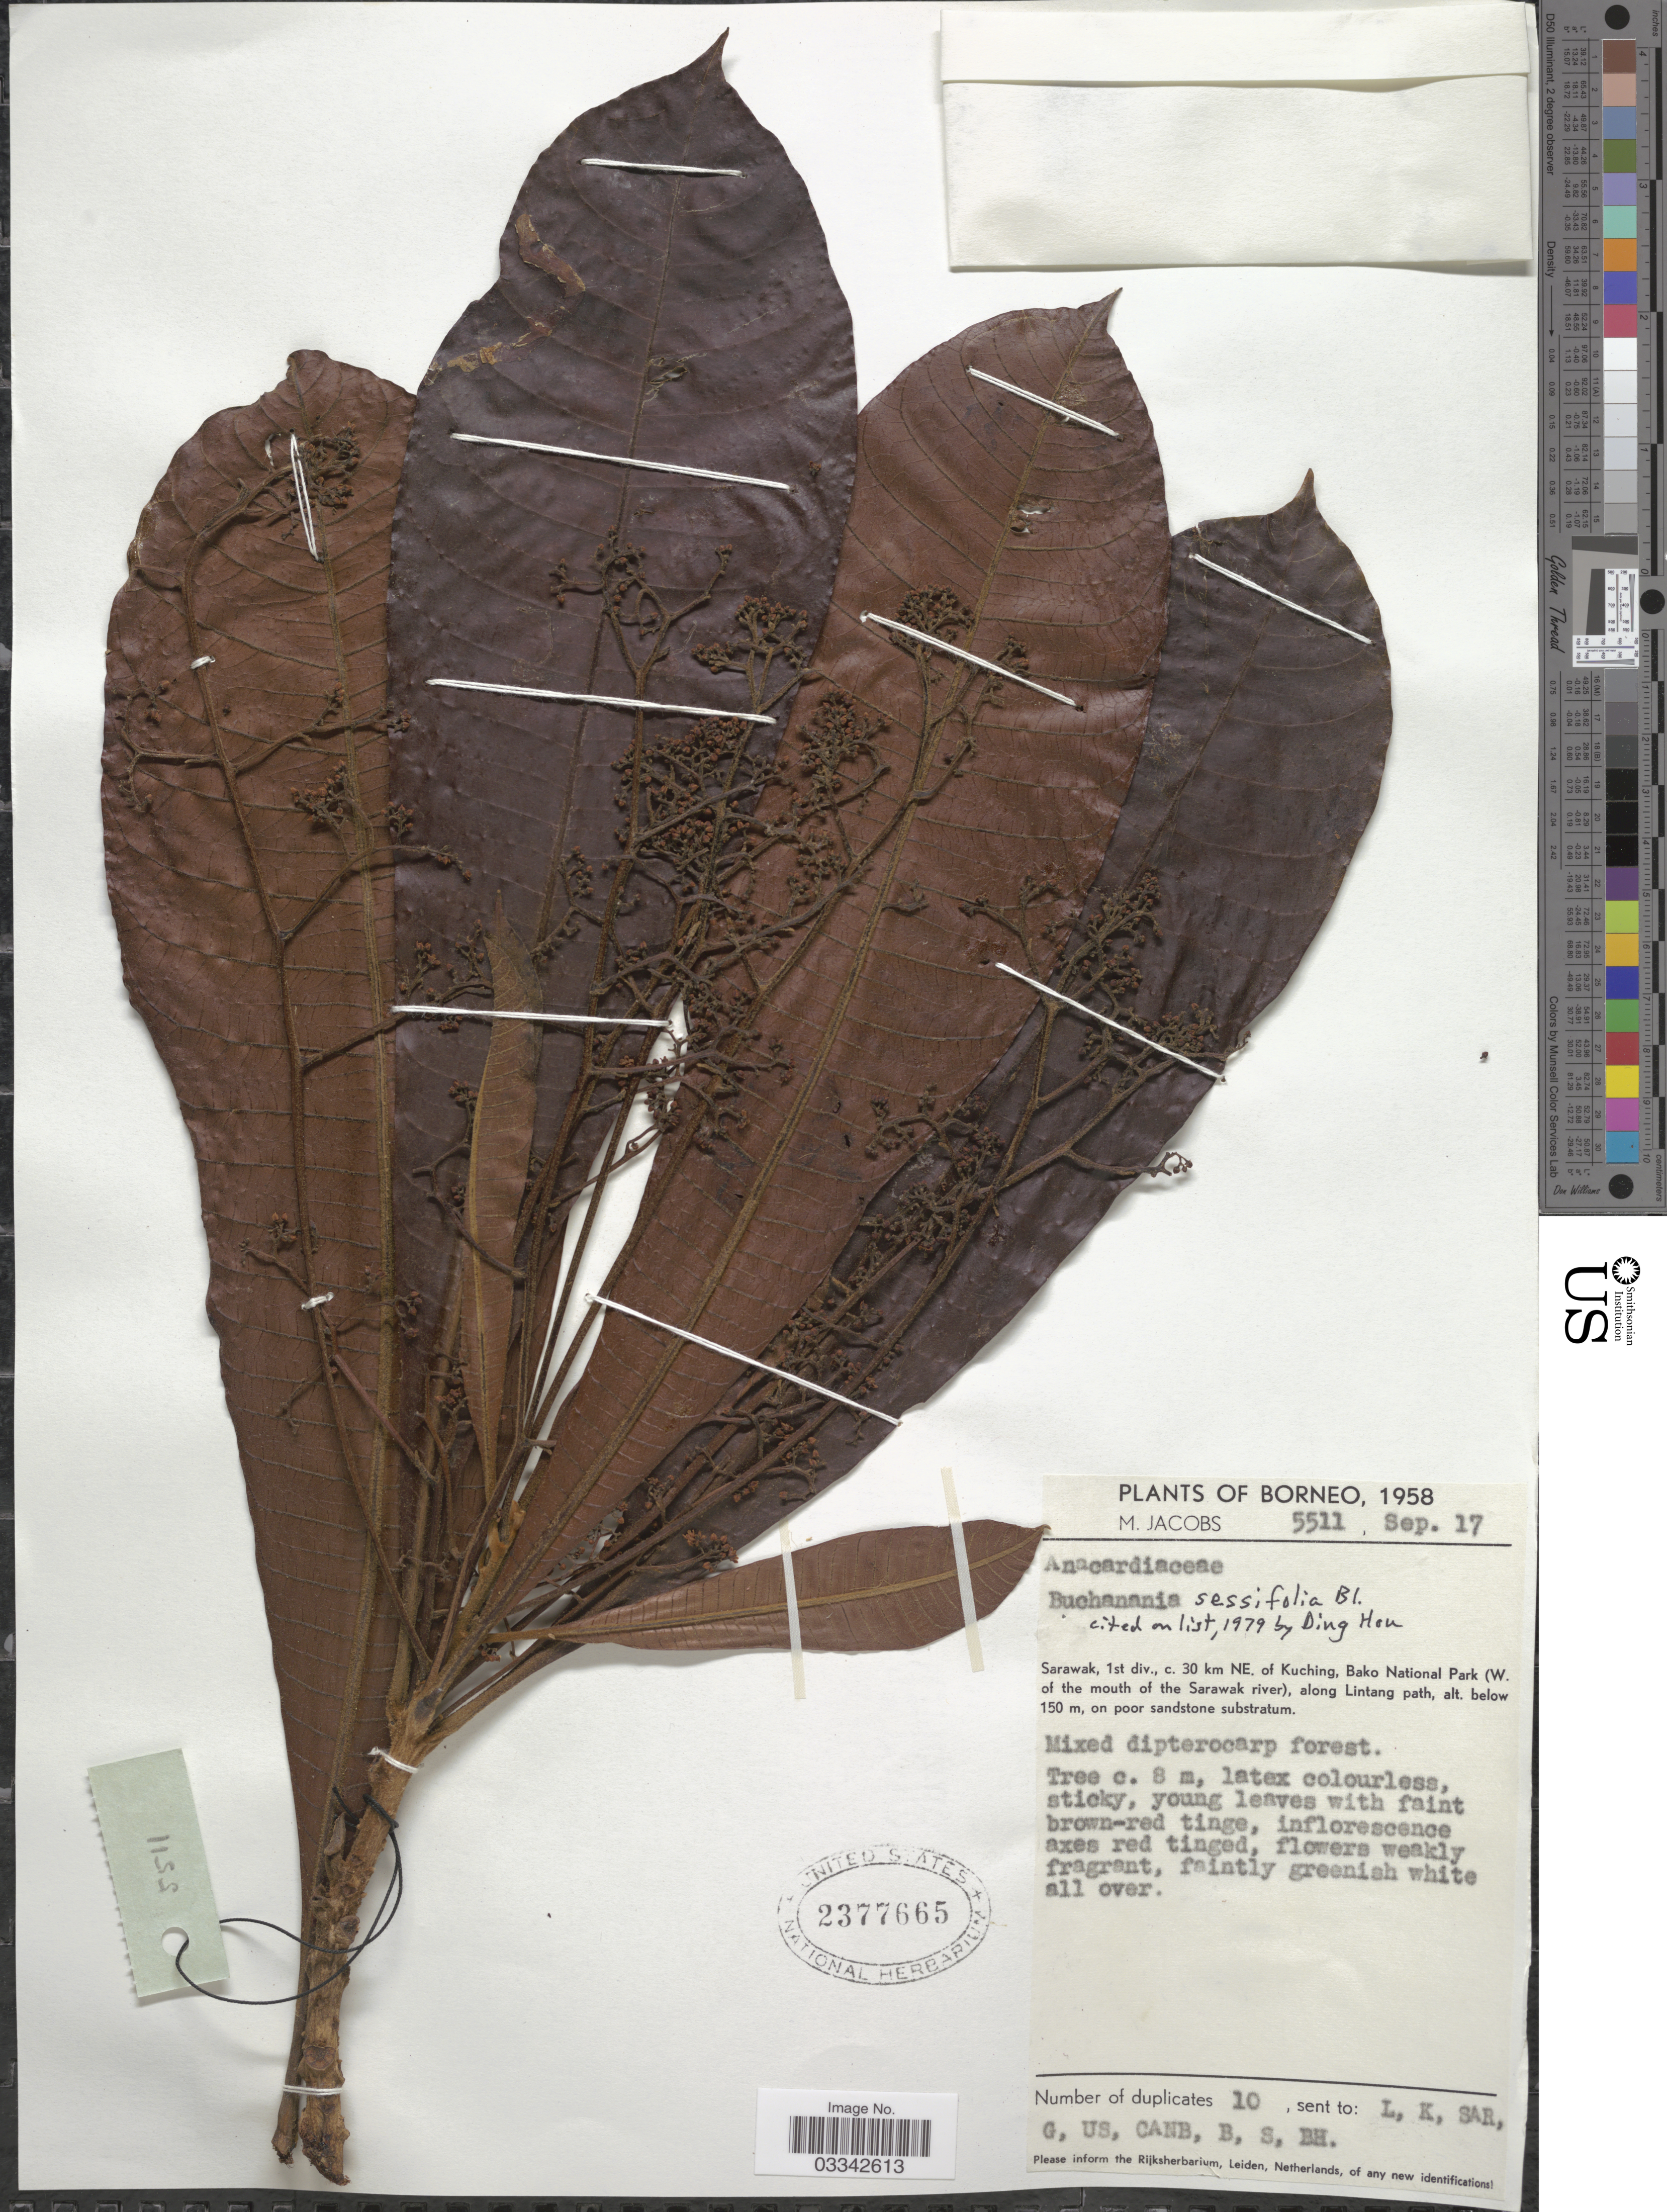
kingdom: Plantae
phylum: Tracheophyta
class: Magnoliopsida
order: Sapindales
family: Anacardiaceae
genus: Buchanania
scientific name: Buchanania sessifolia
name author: Blume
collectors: M. Jacobs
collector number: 5511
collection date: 1958-09-17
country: Malaysia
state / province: Sarawak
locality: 1st div., c. 30 km NE. of Kuching, Bako National Park (W. of the mouth of the Sarawak river), along Lintang path.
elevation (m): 150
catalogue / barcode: US 2377665